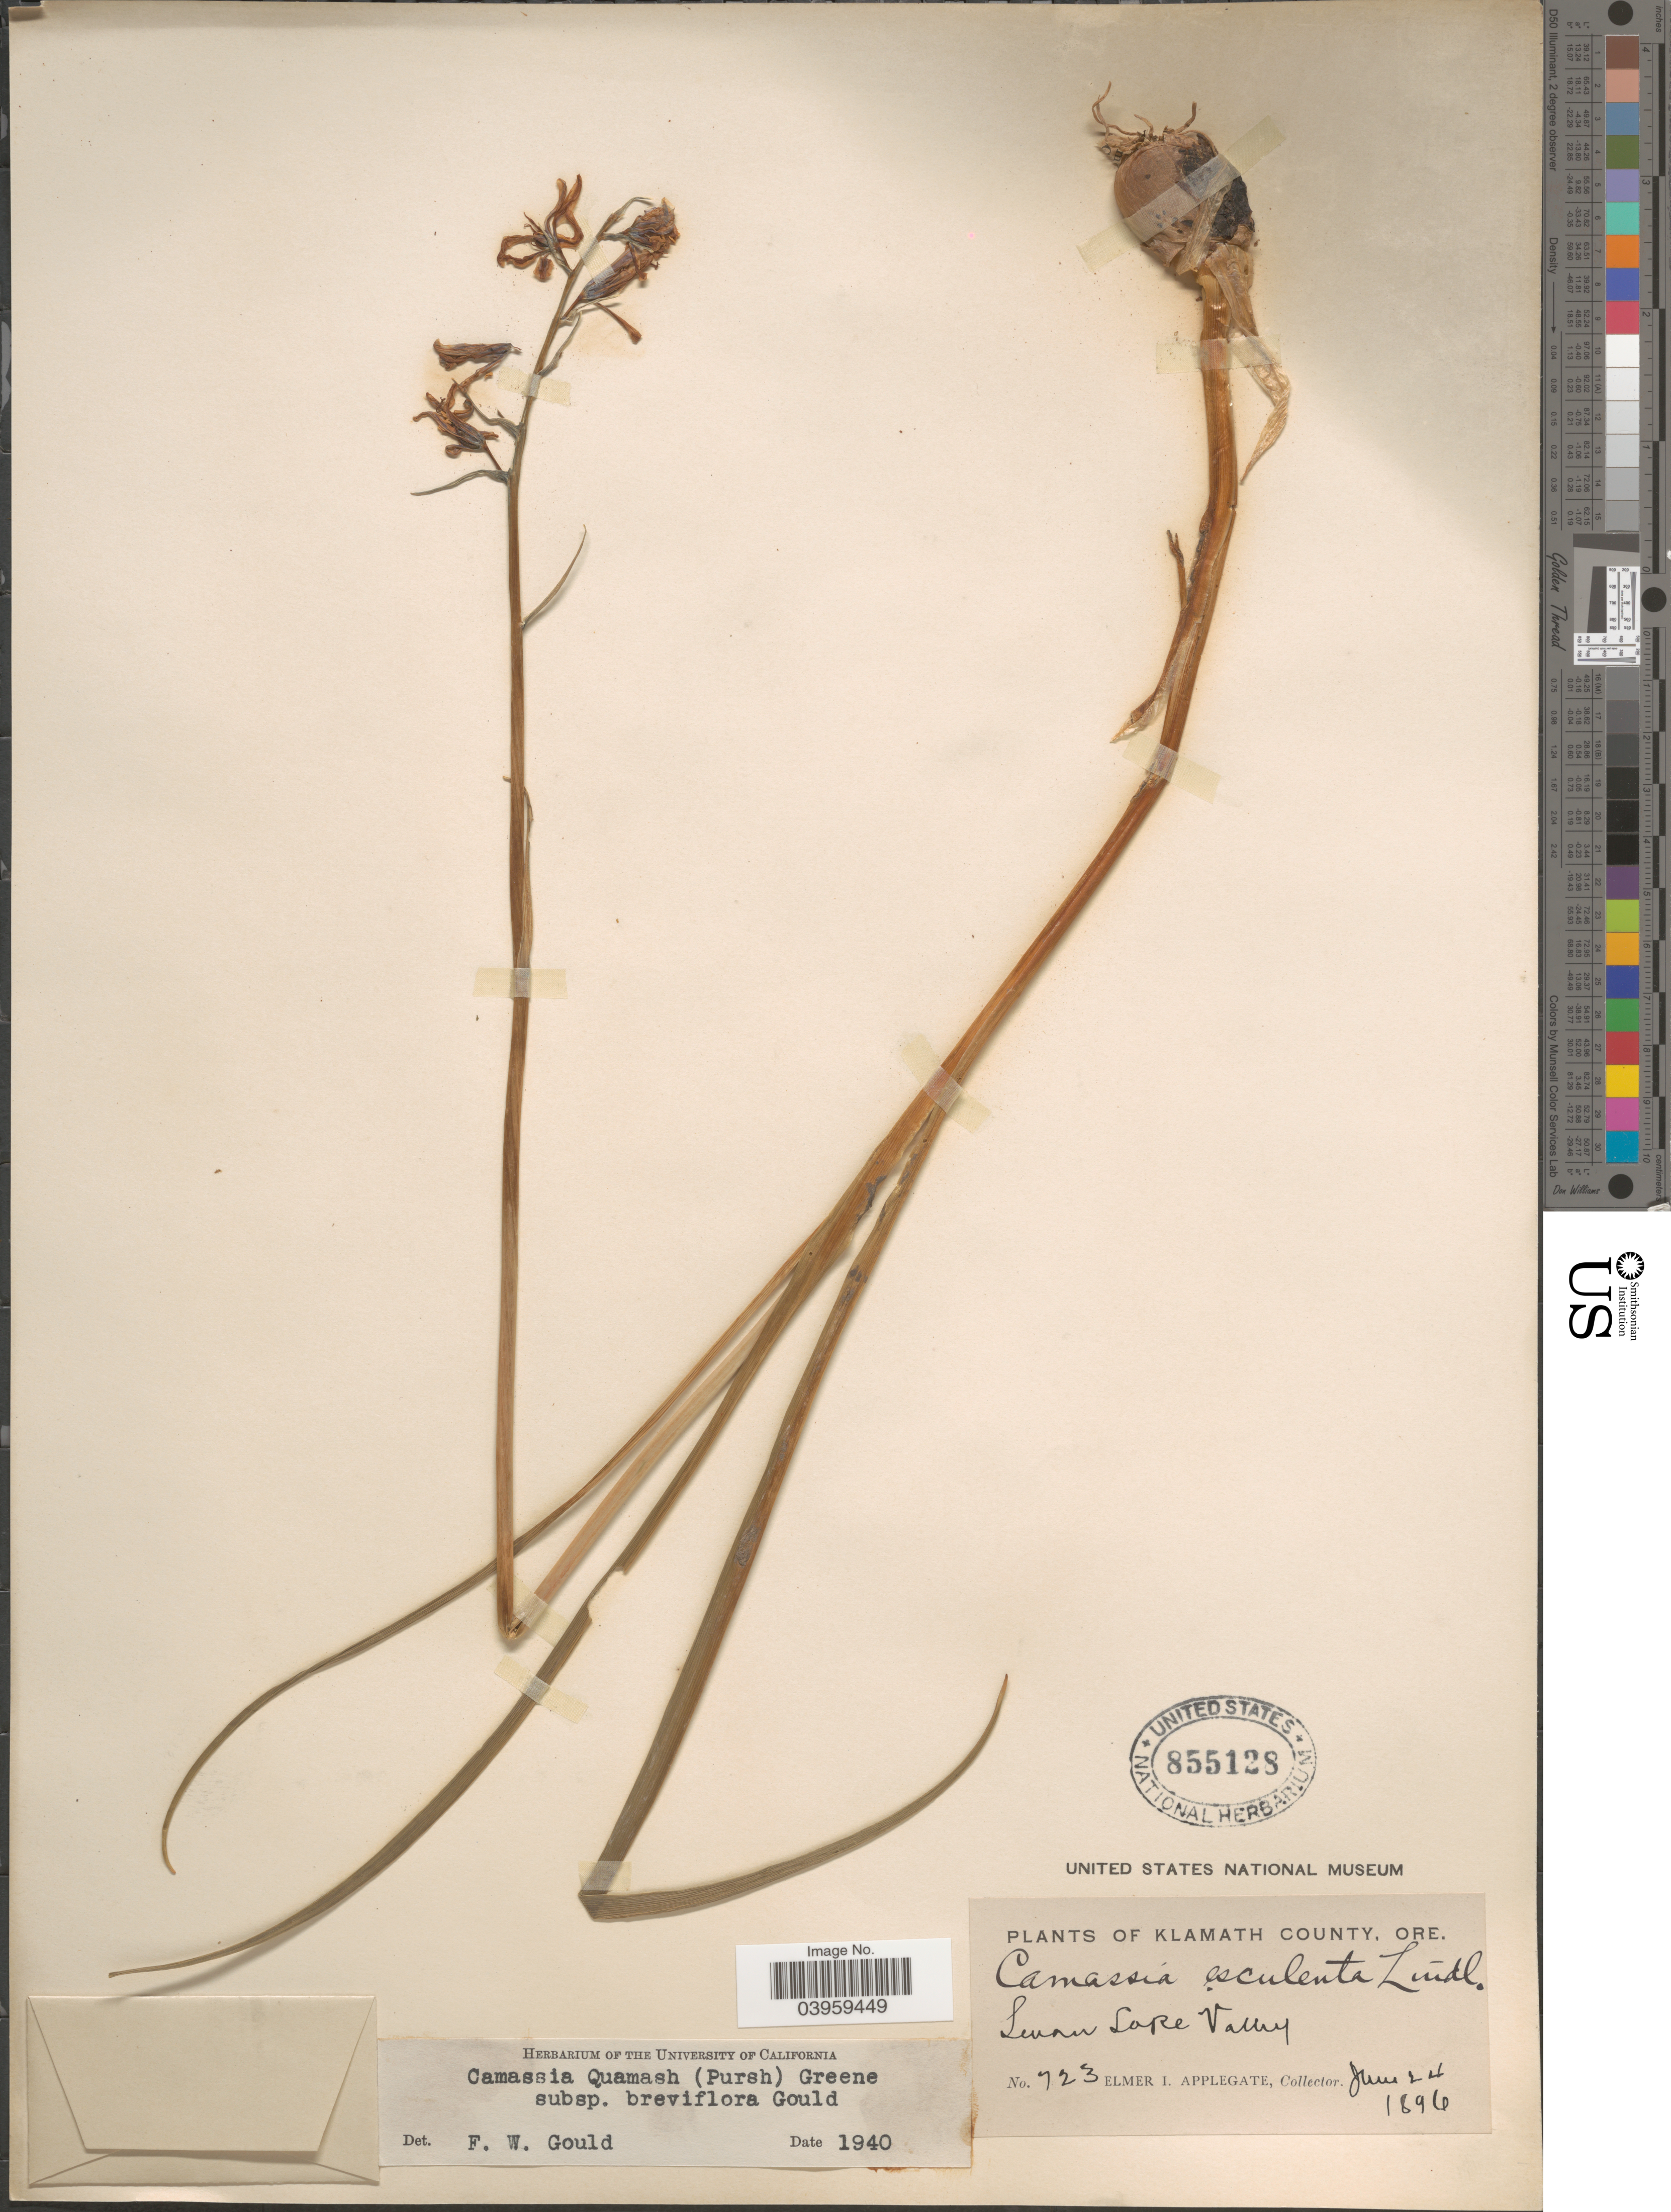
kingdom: Plantae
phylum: Tracheophyta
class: Liliopsida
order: Asparagales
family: Asparagaceae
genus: Camassia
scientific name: Camassia quamash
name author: (Pursh) Greene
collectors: E. I. Applegate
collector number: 723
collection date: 1896-06-02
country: United States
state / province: Oregon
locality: Klamath County. Swan Lake Valley.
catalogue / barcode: US 855128